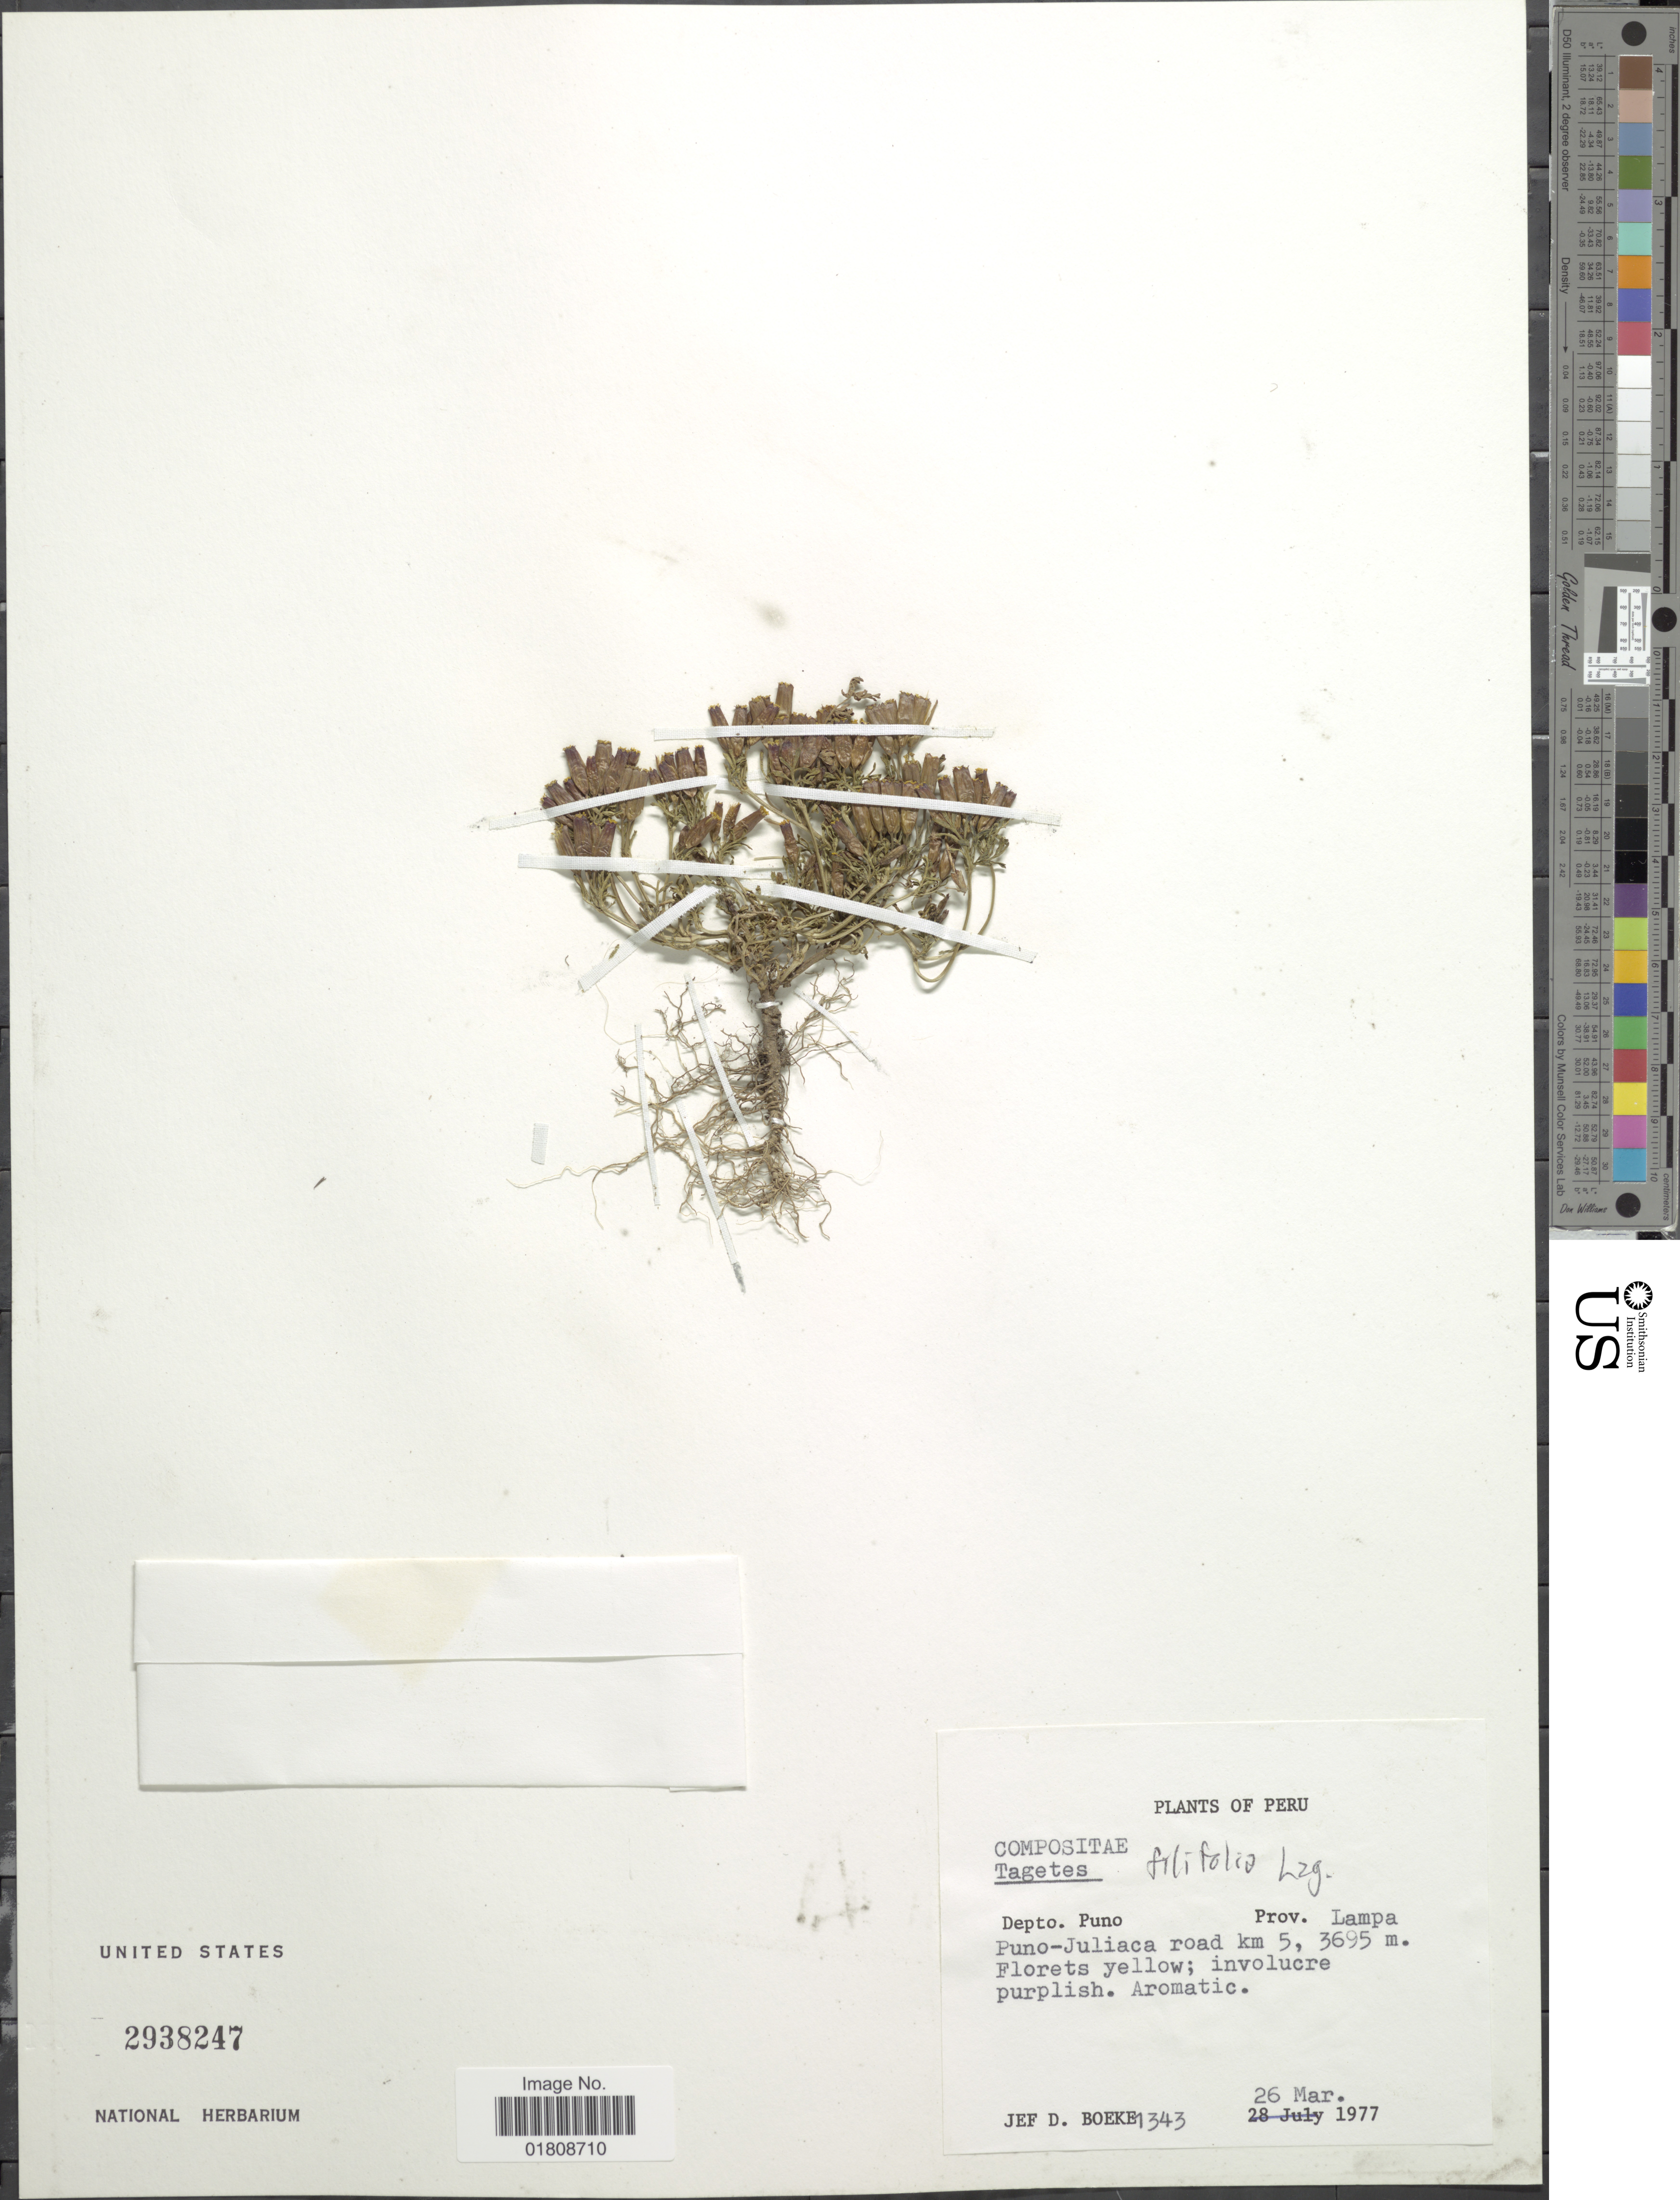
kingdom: Plantae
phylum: Tracheophyta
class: Magnoliopsida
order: Asterales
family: Asteraceae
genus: Tagetes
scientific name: Tagetes multiflora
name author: Kunth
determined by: Schiavinato, Dario J.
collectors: J. D. Boeke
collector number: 1343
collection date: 1977-03-26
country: Peru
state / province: Puno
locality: Prov. Lampa, Puno-Juliaca road km 5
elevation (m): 3695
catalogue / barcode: US 2938247